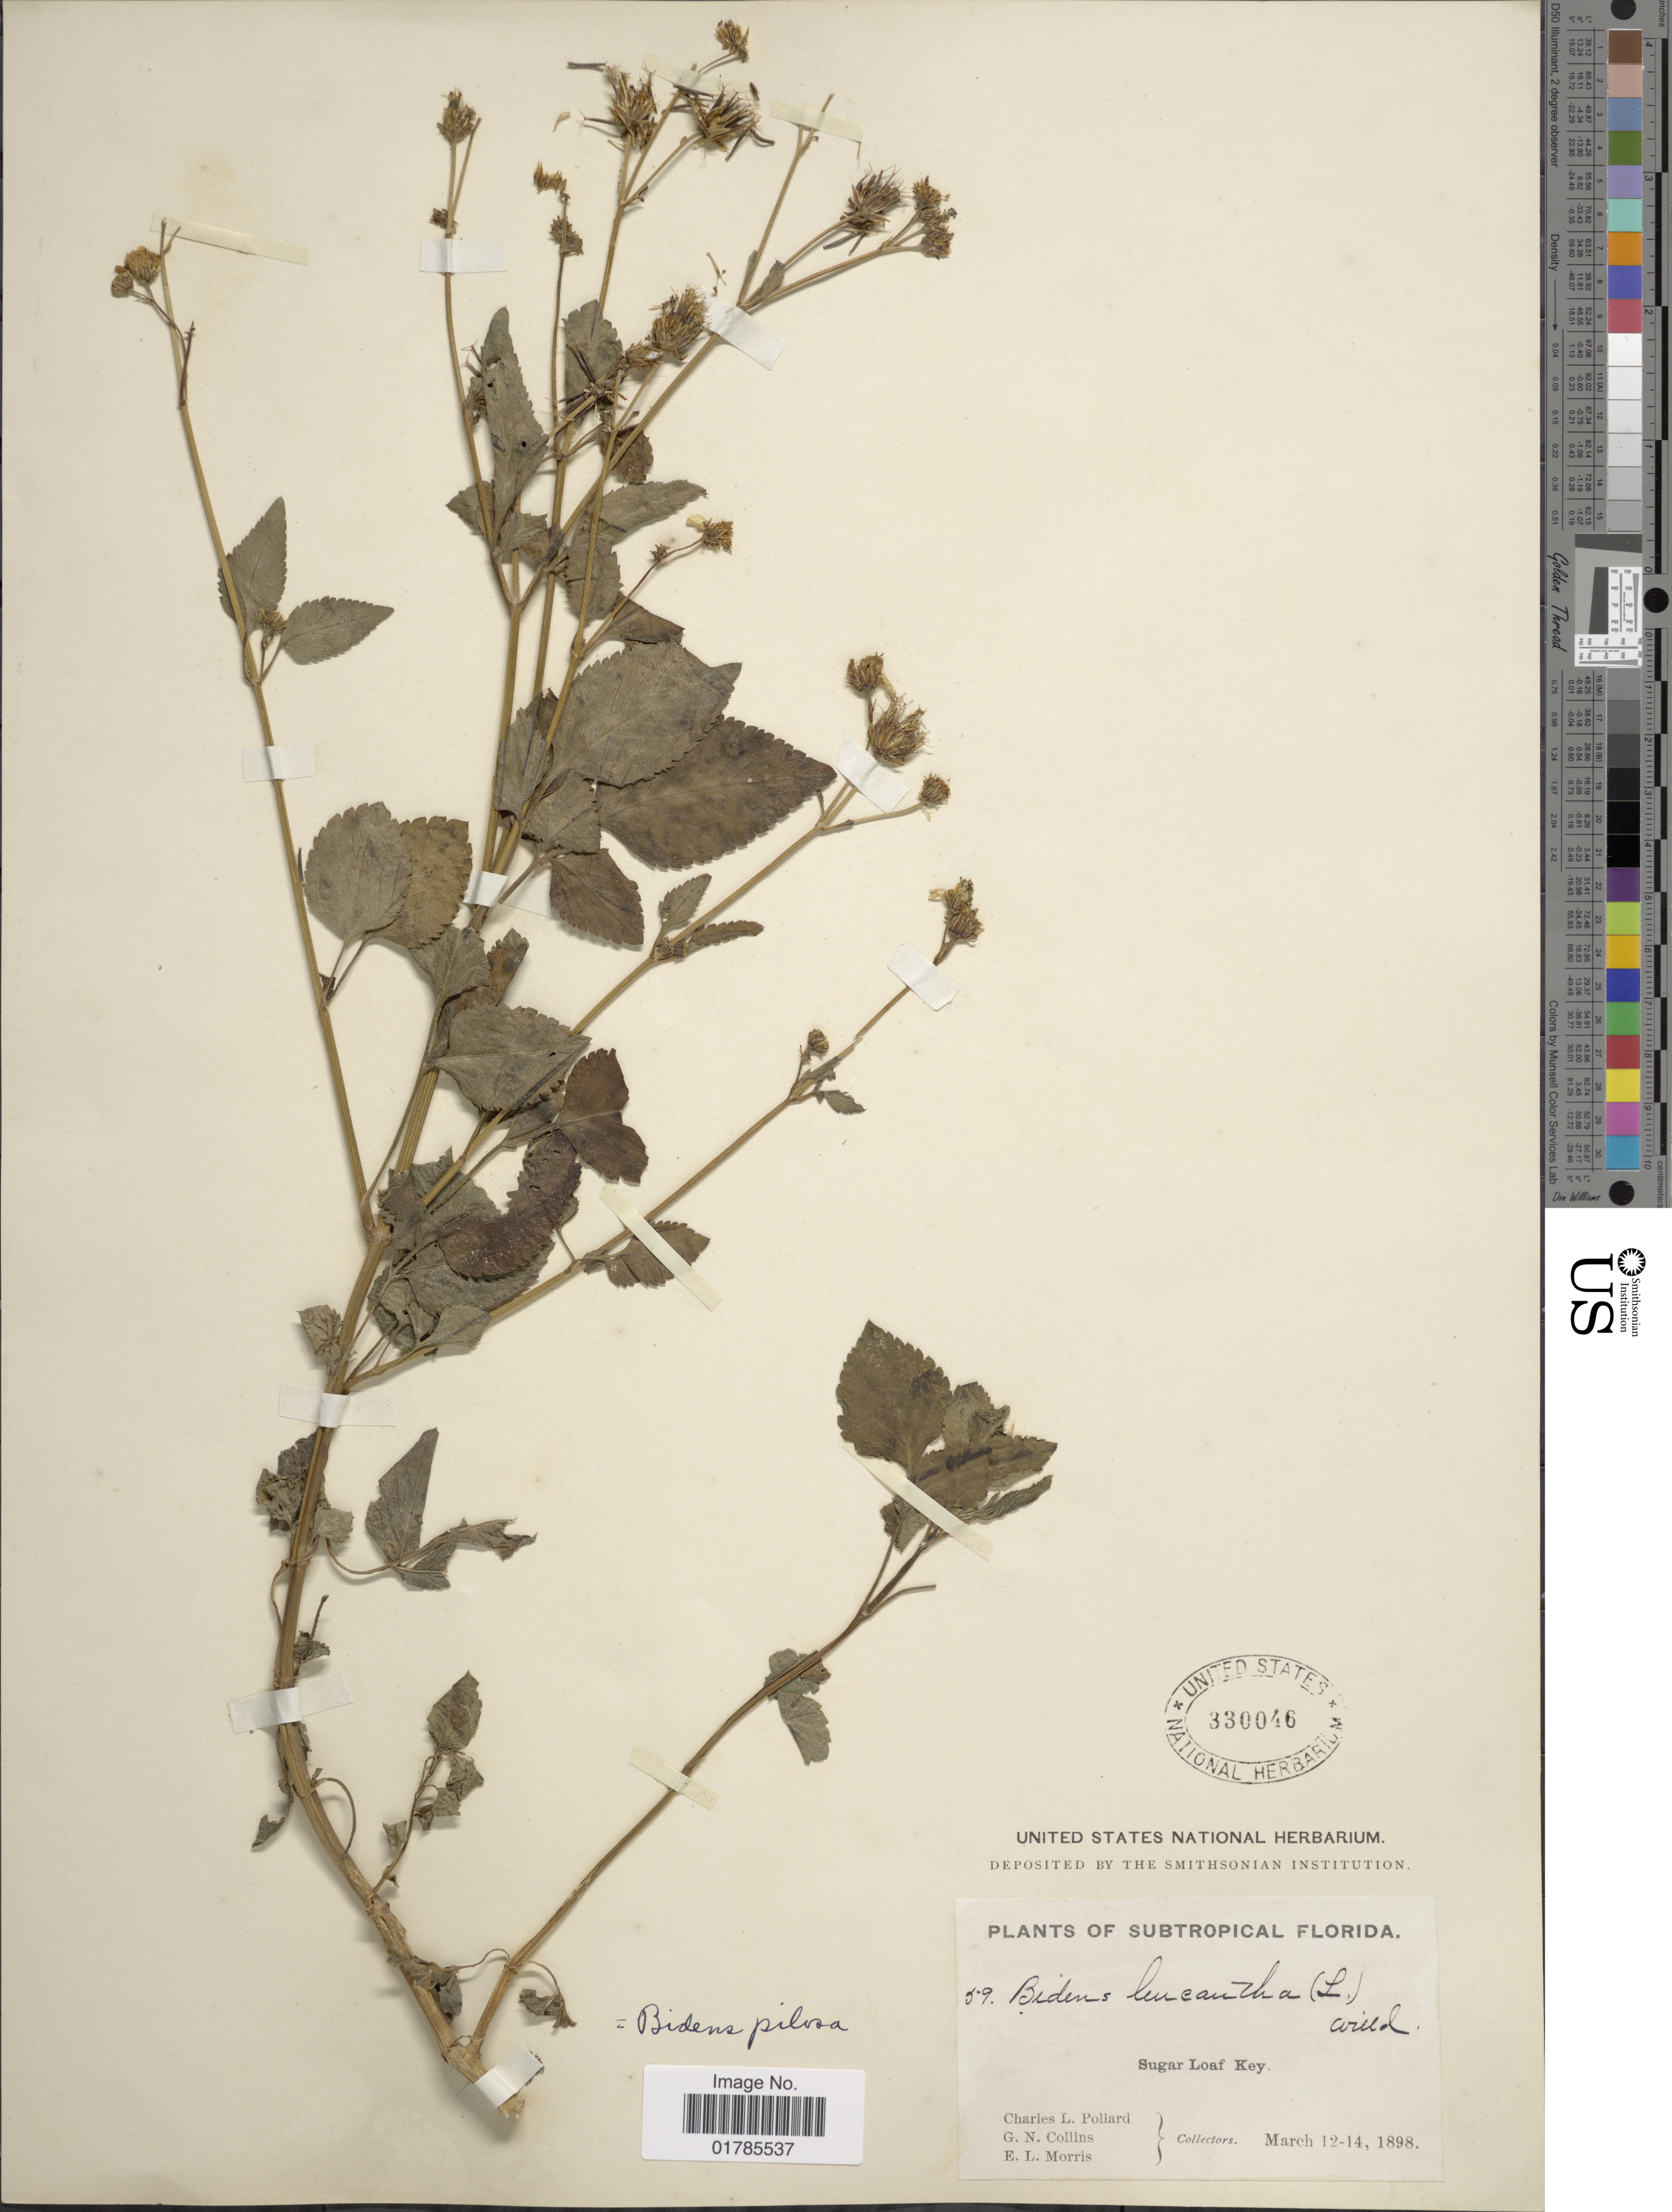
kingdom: Plantae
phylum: Tracheophyta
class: Magnoliopsida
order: Asterales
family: Asteraceae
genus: Bidens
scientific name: Bidens alba var. radiata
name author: (Sch. Bip.) R.E. Ballard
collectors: C. L. Pollard, G. Collins & E. Morris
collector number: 59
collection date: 1898-03-12/1898-03-14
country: United States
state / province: Florida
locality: Sugar Loaf Key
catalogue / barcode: US 330046